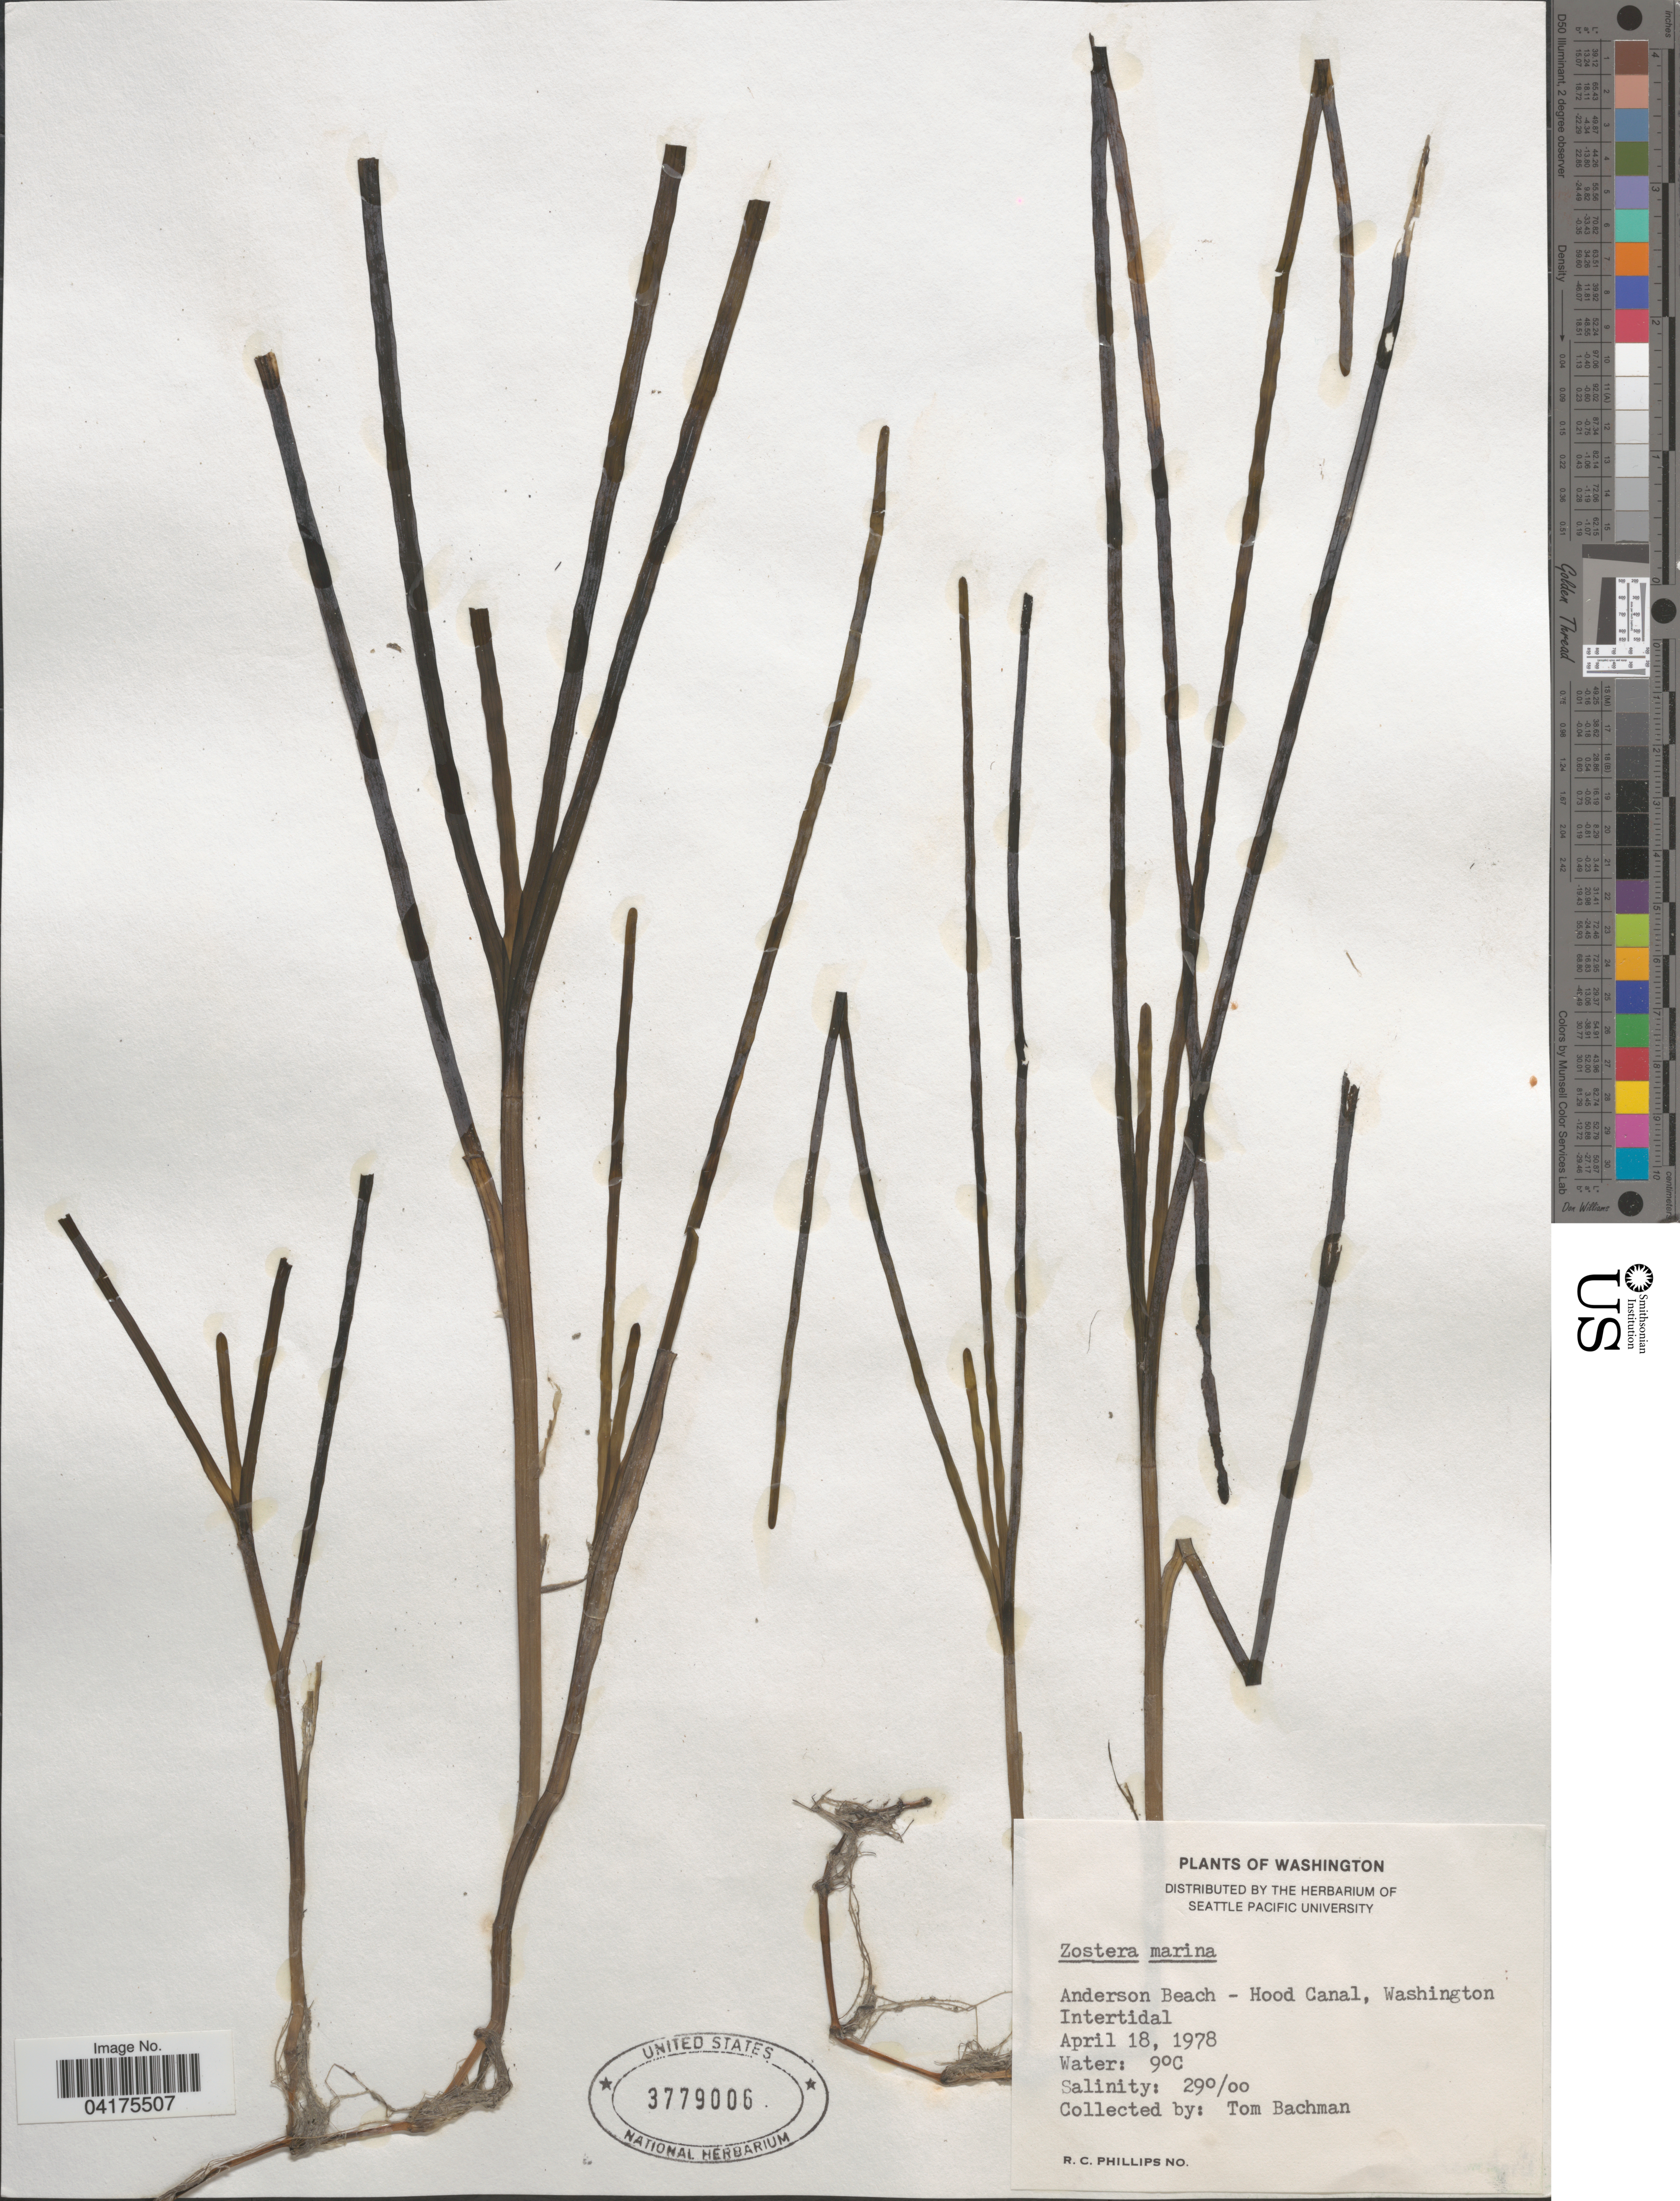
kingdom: Plantae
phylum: Tracheophyta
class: Liliopsida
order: Alismatales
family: Zosteraceae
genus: Zostera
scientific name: Zostera marina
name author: L.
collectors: T. Bachman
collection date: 1978-04-18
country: United States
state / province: Washington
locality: Anderson Beach - Hood Canal.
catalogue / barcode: US 3779006